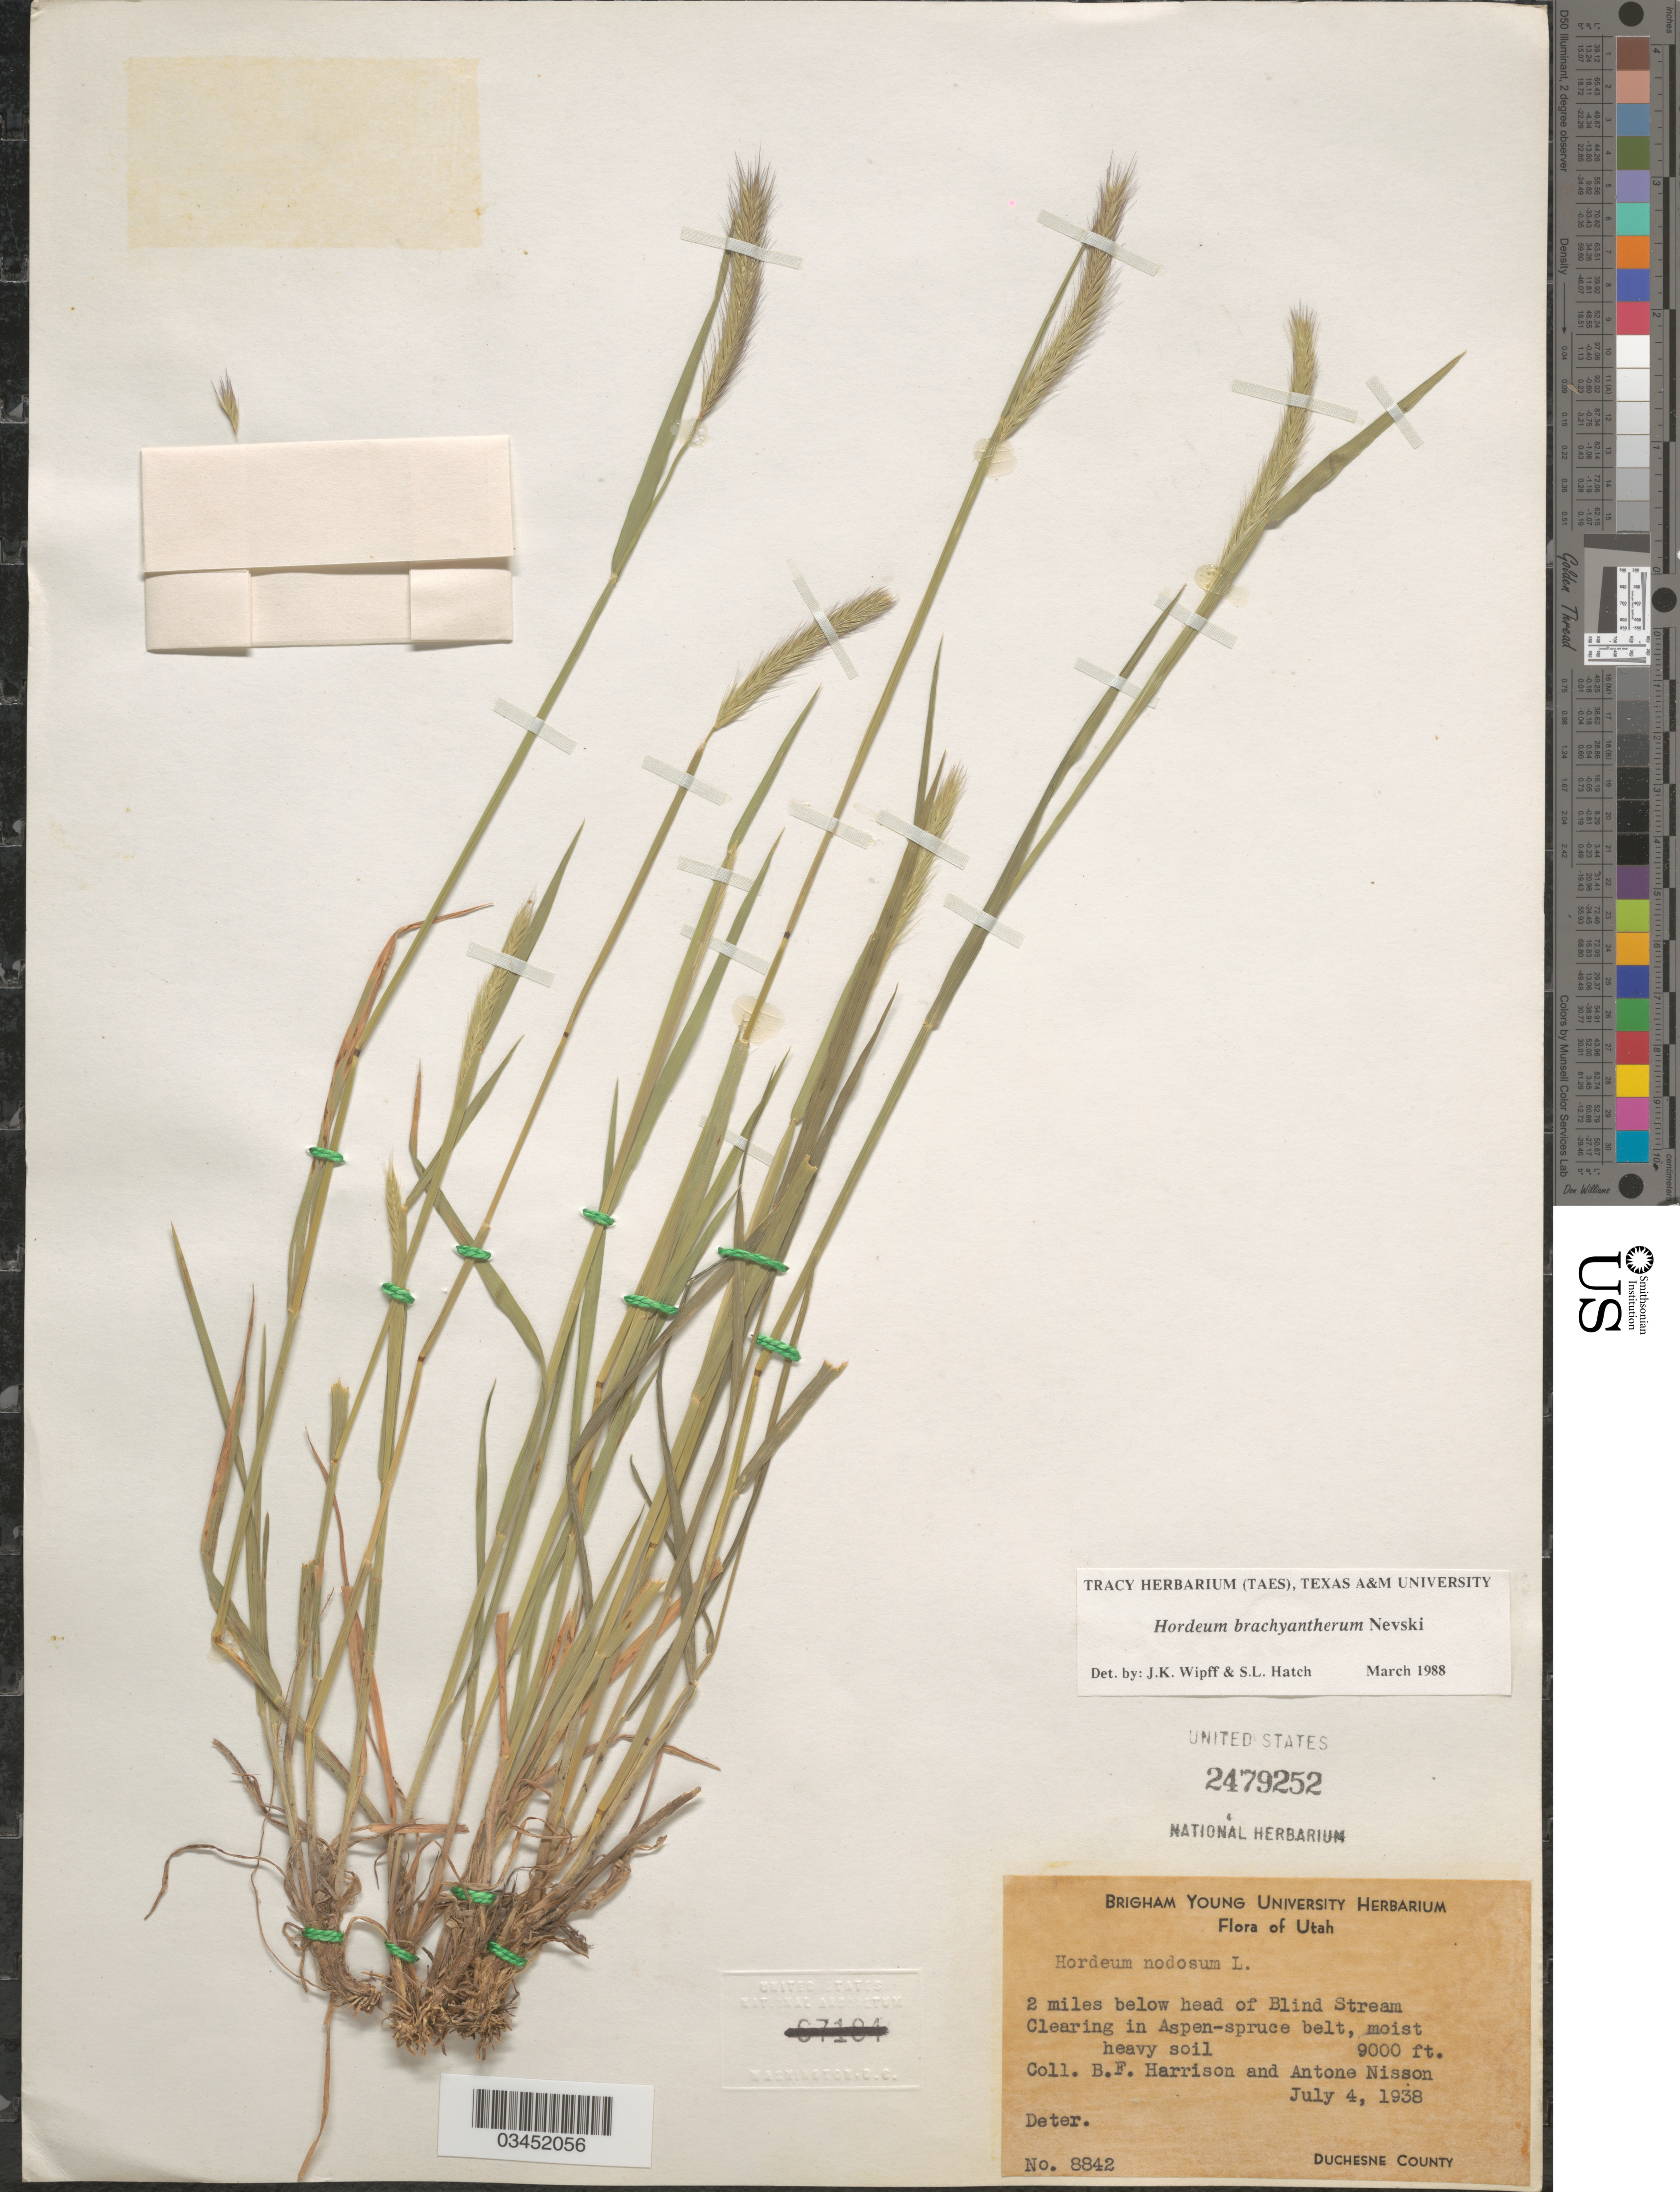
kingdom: Plantae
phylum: Tracheophyta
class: Liliopsida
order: Poales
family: Poaceae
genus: Hordeum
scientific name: Hordeum brachyantherum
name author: Nevski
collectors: B. F. Harrison & A. Nisson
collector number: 8842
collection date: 1938-07-04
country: United States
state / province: Utah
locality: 2 miles below head of Blind Stream Clearing in Aspen-spruce belt, moist heavy soil. Duchesne County.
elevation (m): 2743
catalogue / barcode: US 2479252